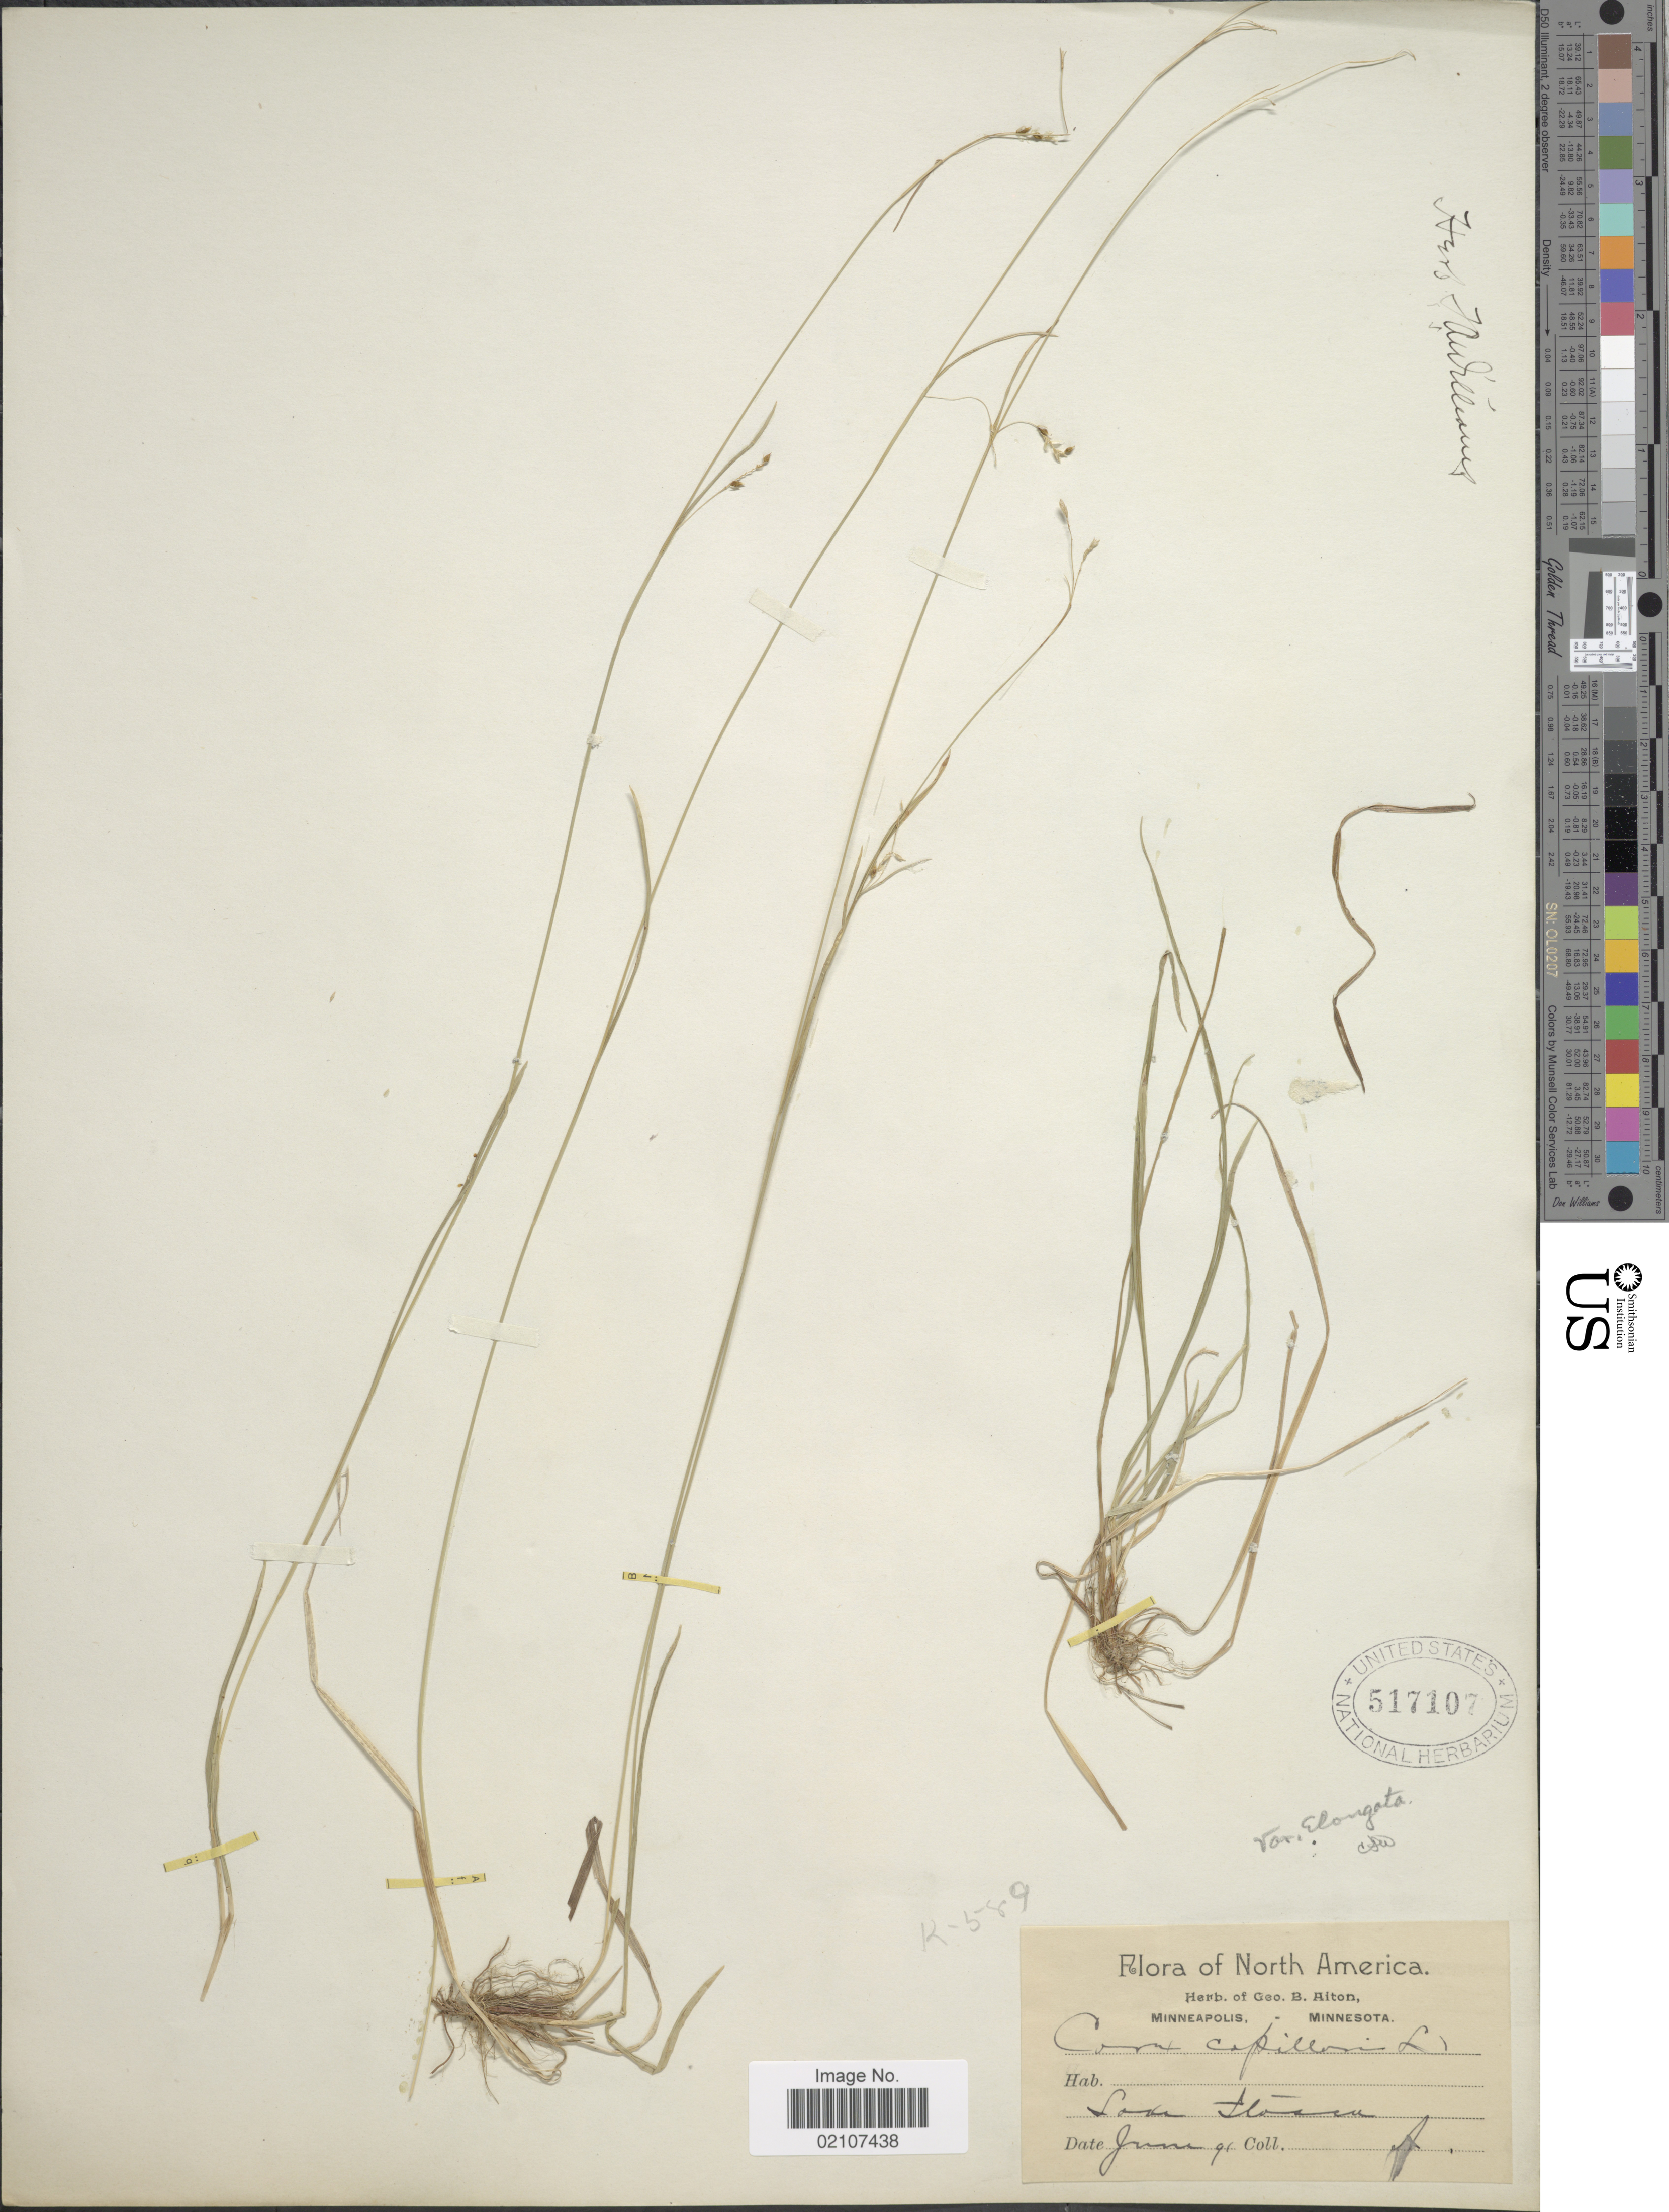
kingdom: Plantae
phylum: Tracheophyta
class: Liliopsida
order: Poales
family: Cyperaceae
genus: Carex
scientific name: Carex capillaris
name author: L.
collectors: G. B. Aiton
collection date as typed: Transcribed d/m/y: /6/91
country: United States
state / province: Minnesota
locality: Lake Itasca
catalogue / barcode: US 517107